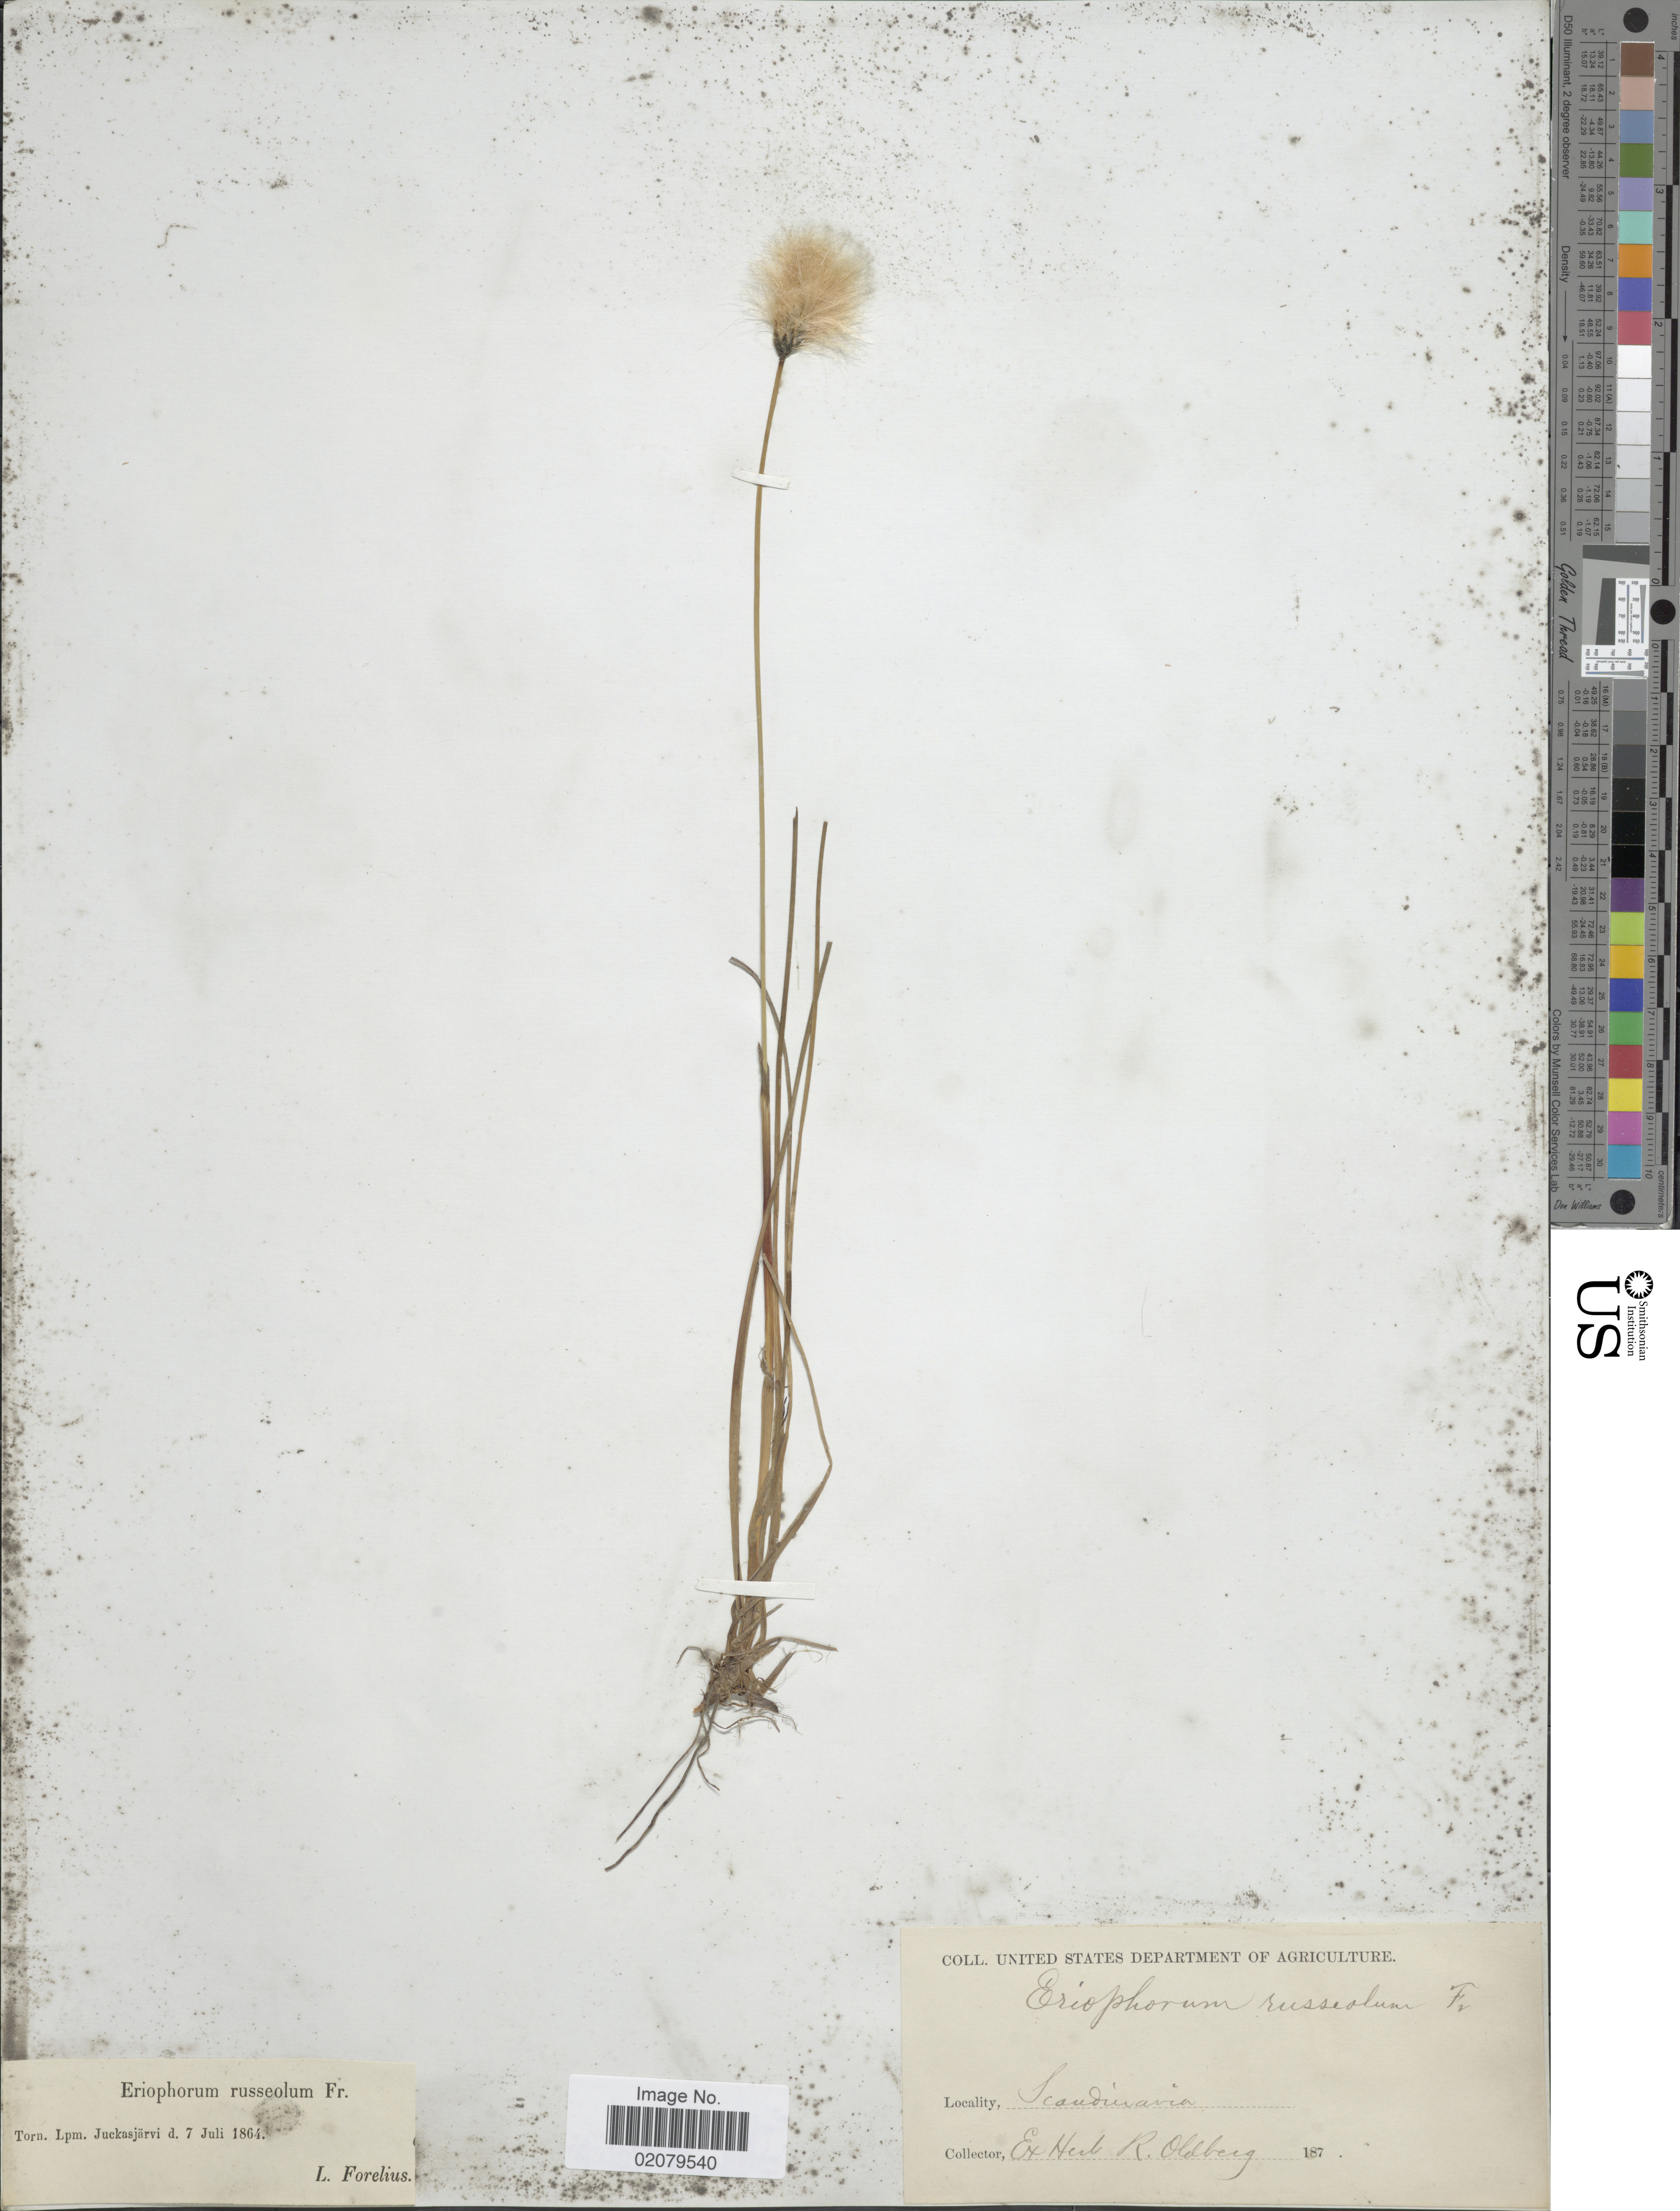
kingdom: Plantae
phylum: Tracheophyta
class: Liliopsida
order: Poales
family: Cyperaceae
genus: Eriophorum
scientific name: Eriophorum chamissonis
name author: C.A. Mey.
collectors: L. Forelius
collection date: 1864-07-07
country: Sweden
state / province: Norrbotten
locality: Torn, Lpm. Juckasjarvi